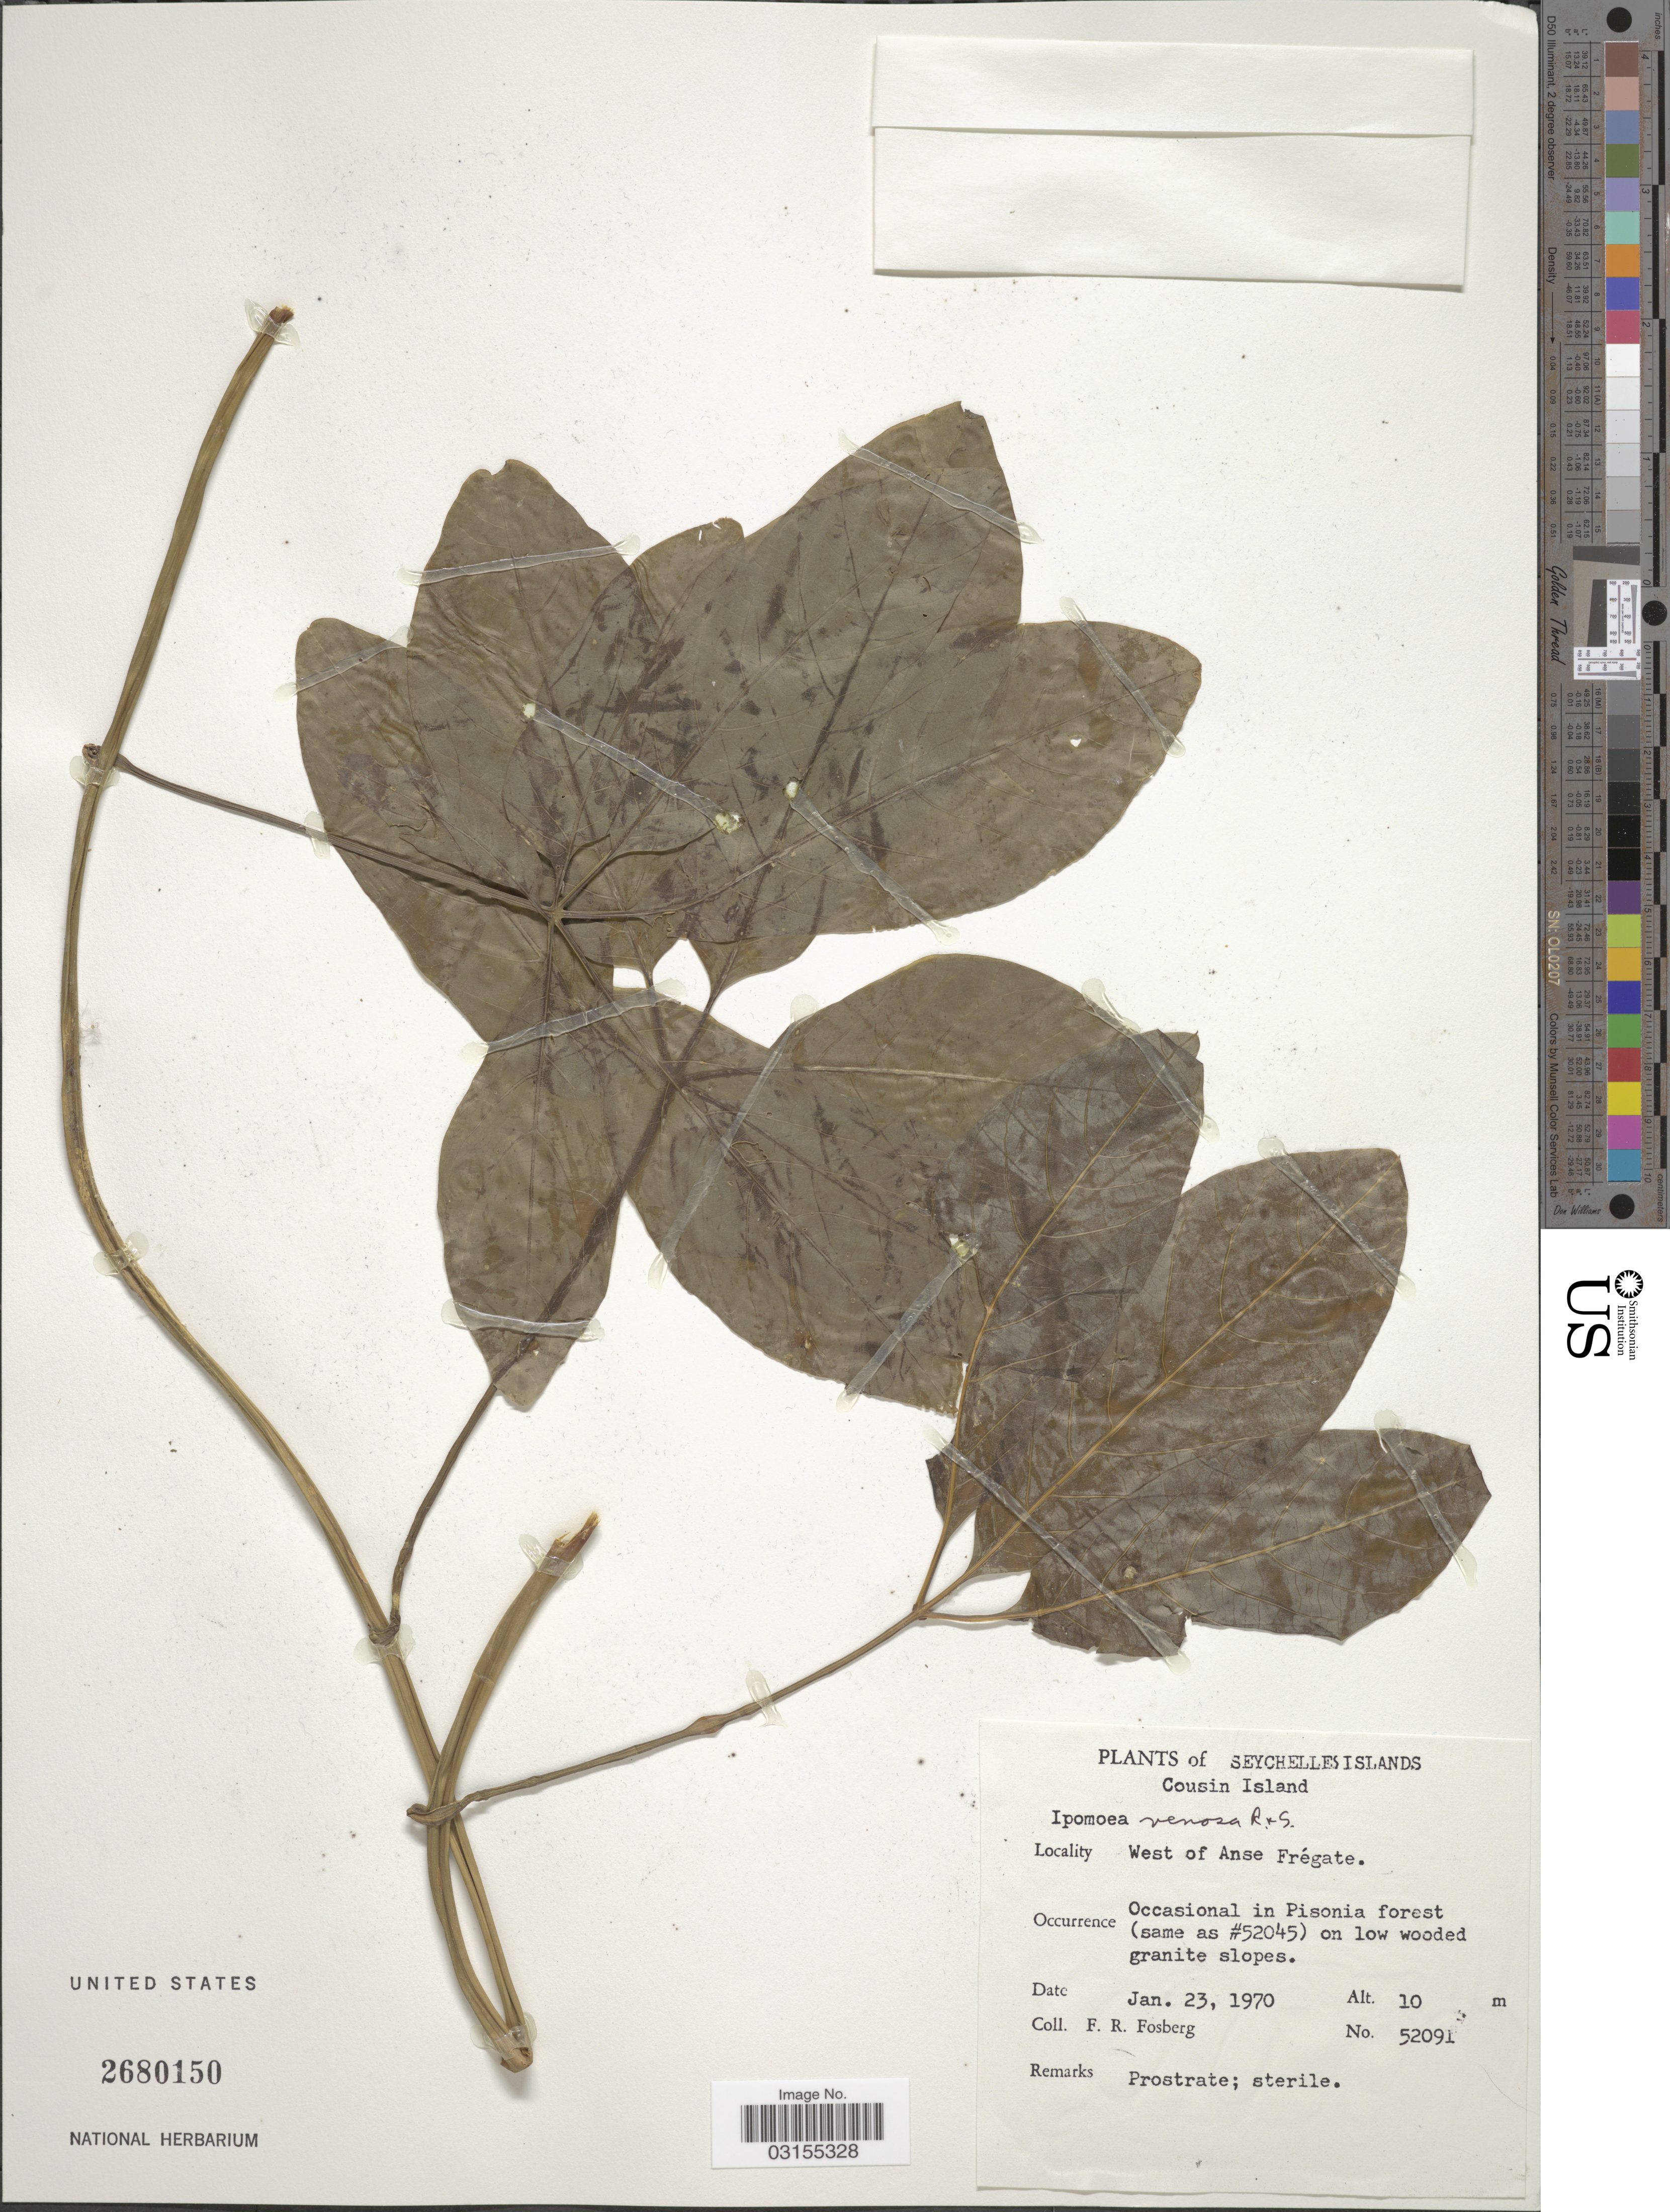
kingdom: Plantae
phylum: Tracheophyta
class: Magnoliopsida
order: Solanales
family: Convolvulaceae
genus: Ipomoea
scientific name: Ipomoea venosa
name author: (Desr.) Roem. & Schult.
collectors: F. R. Fosberg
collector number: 52091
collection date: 1970-01-23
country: Seychelles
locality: Seychelles Islands. Cousin Island. West of Anse Frégate.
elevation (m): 10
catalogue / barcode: US 2680150